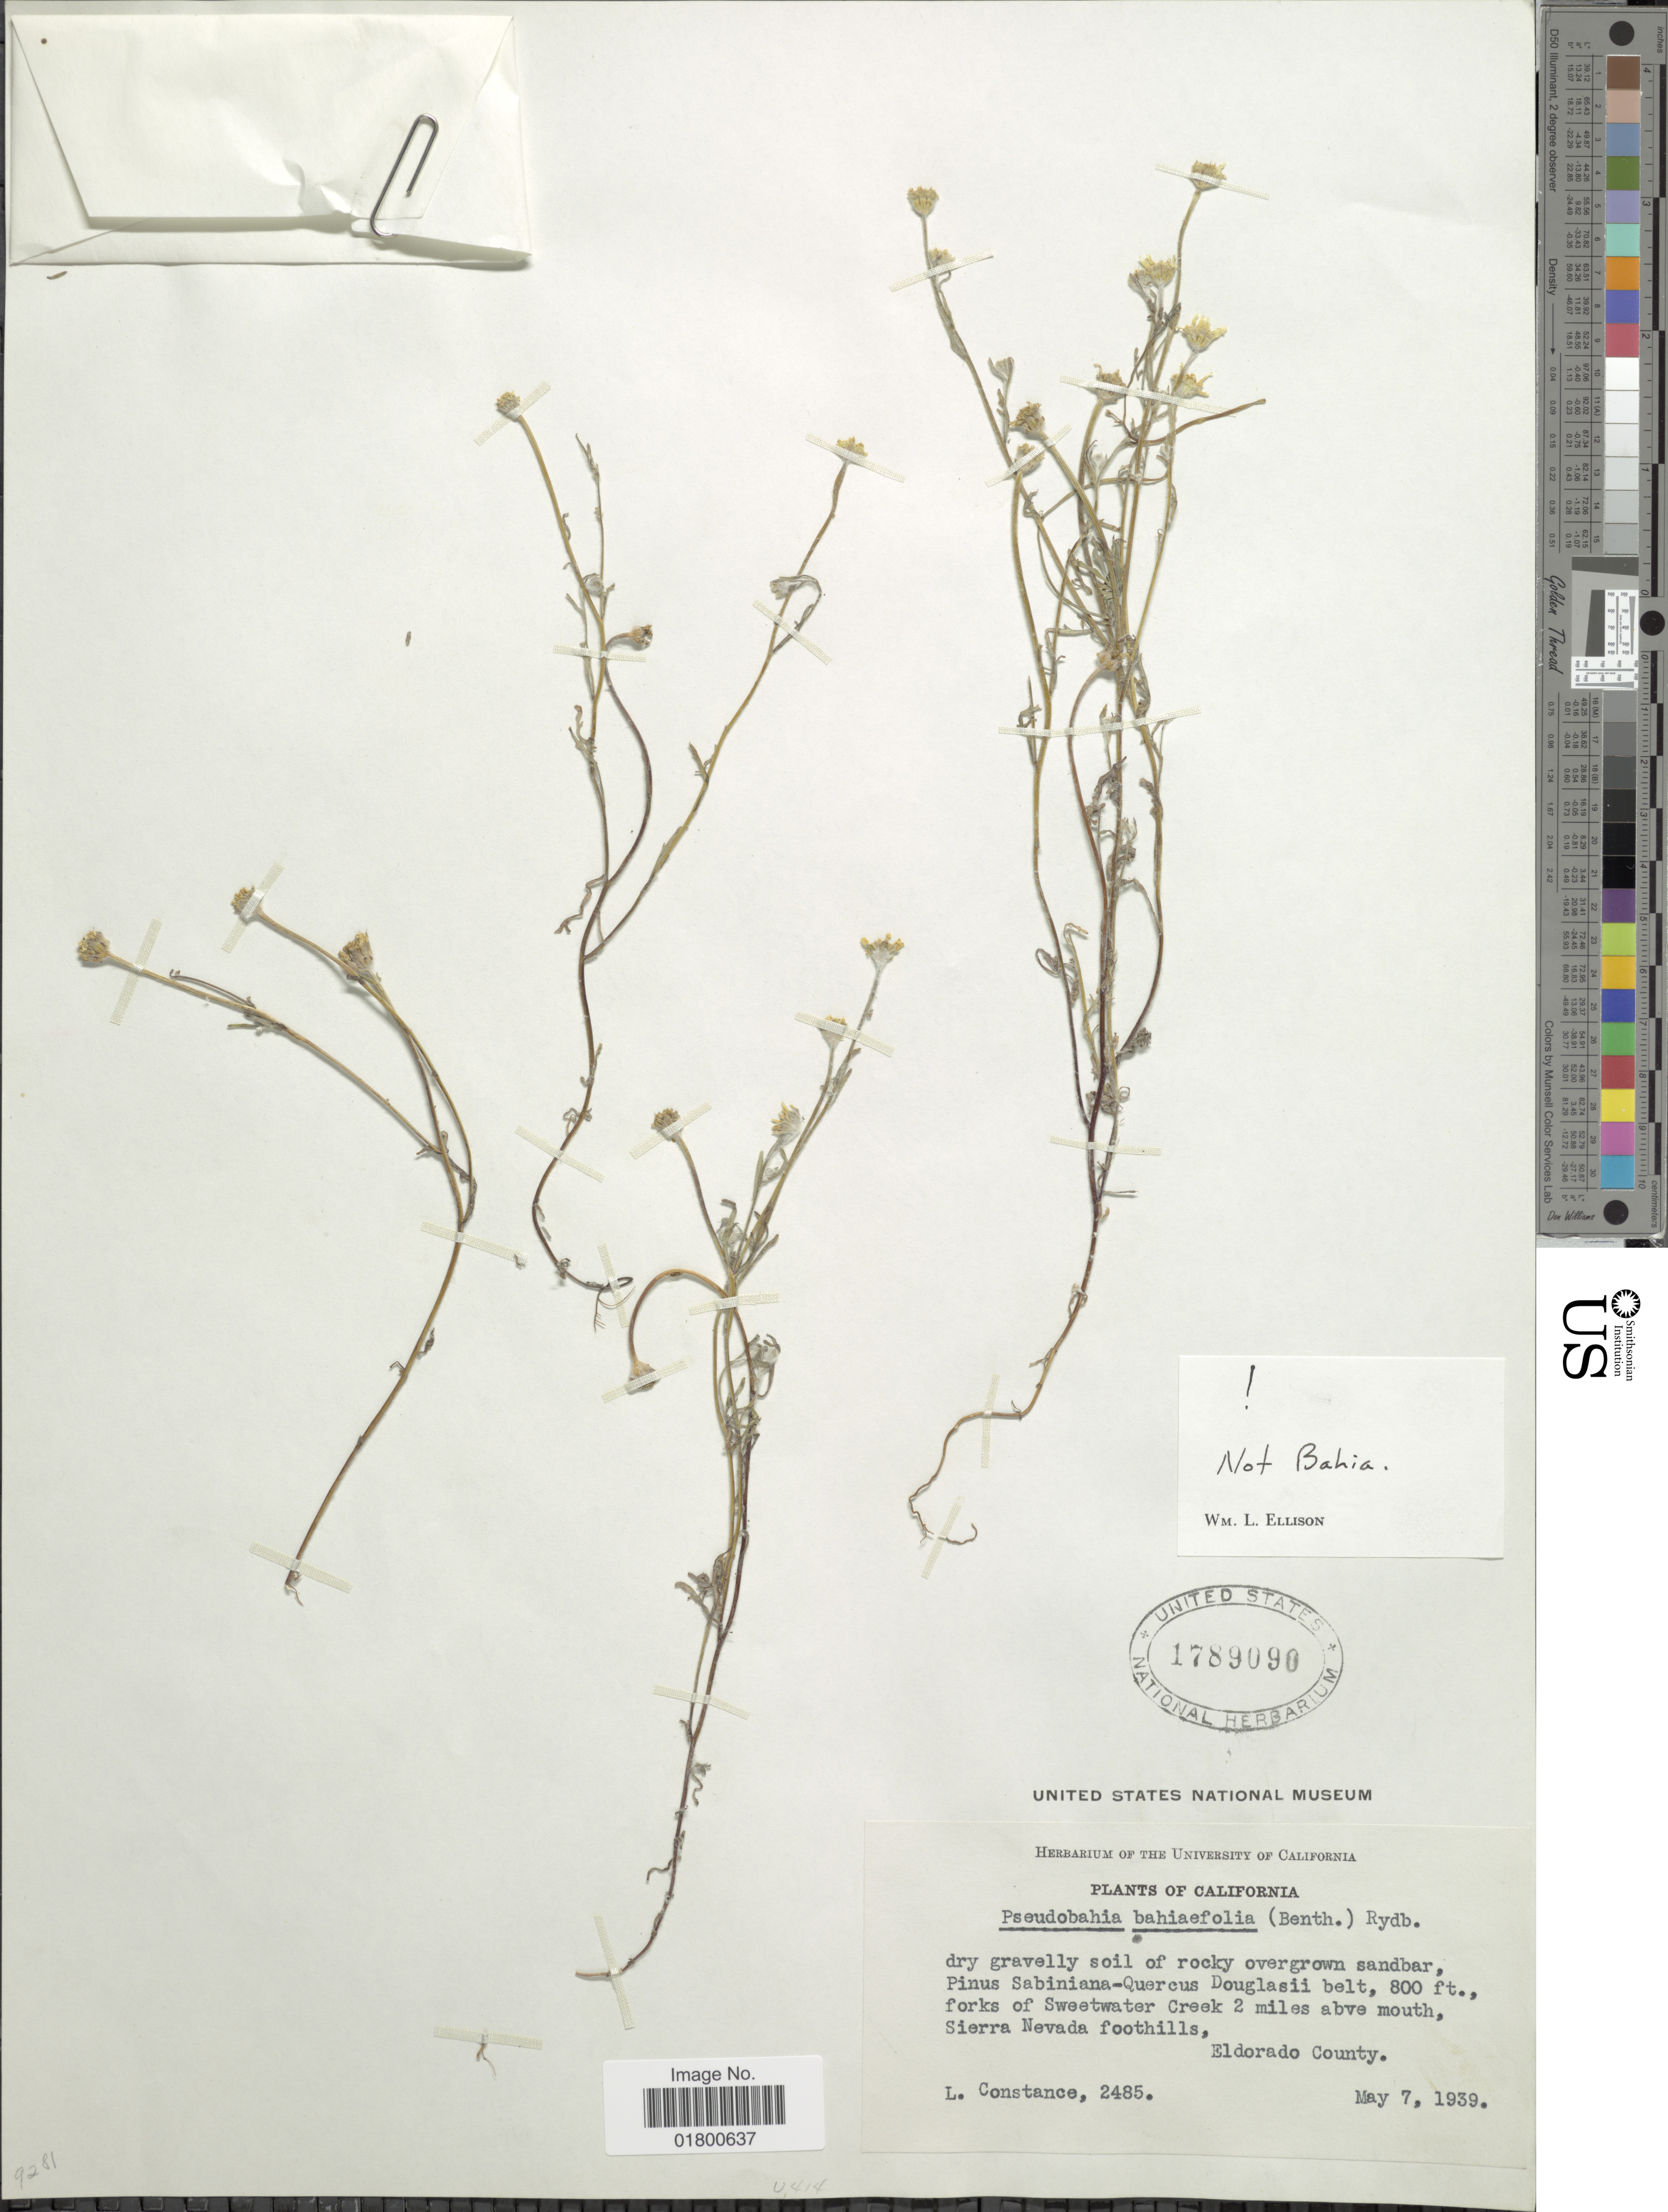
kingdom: Plantae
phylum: Tracheophyta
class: Magnoliopsida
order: Asterales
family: Asteraceae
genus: Eriophyllum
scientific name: Eriophyllum sp.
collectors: L. Constance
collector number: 2485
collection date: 1939-05-07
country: United States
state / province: California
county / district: El Dorado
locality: Forks of Sweetwater Creek 2 miles above mouth, Sierra Nevada foothills, Eldorado County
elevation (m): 244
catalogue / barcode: US 1789090